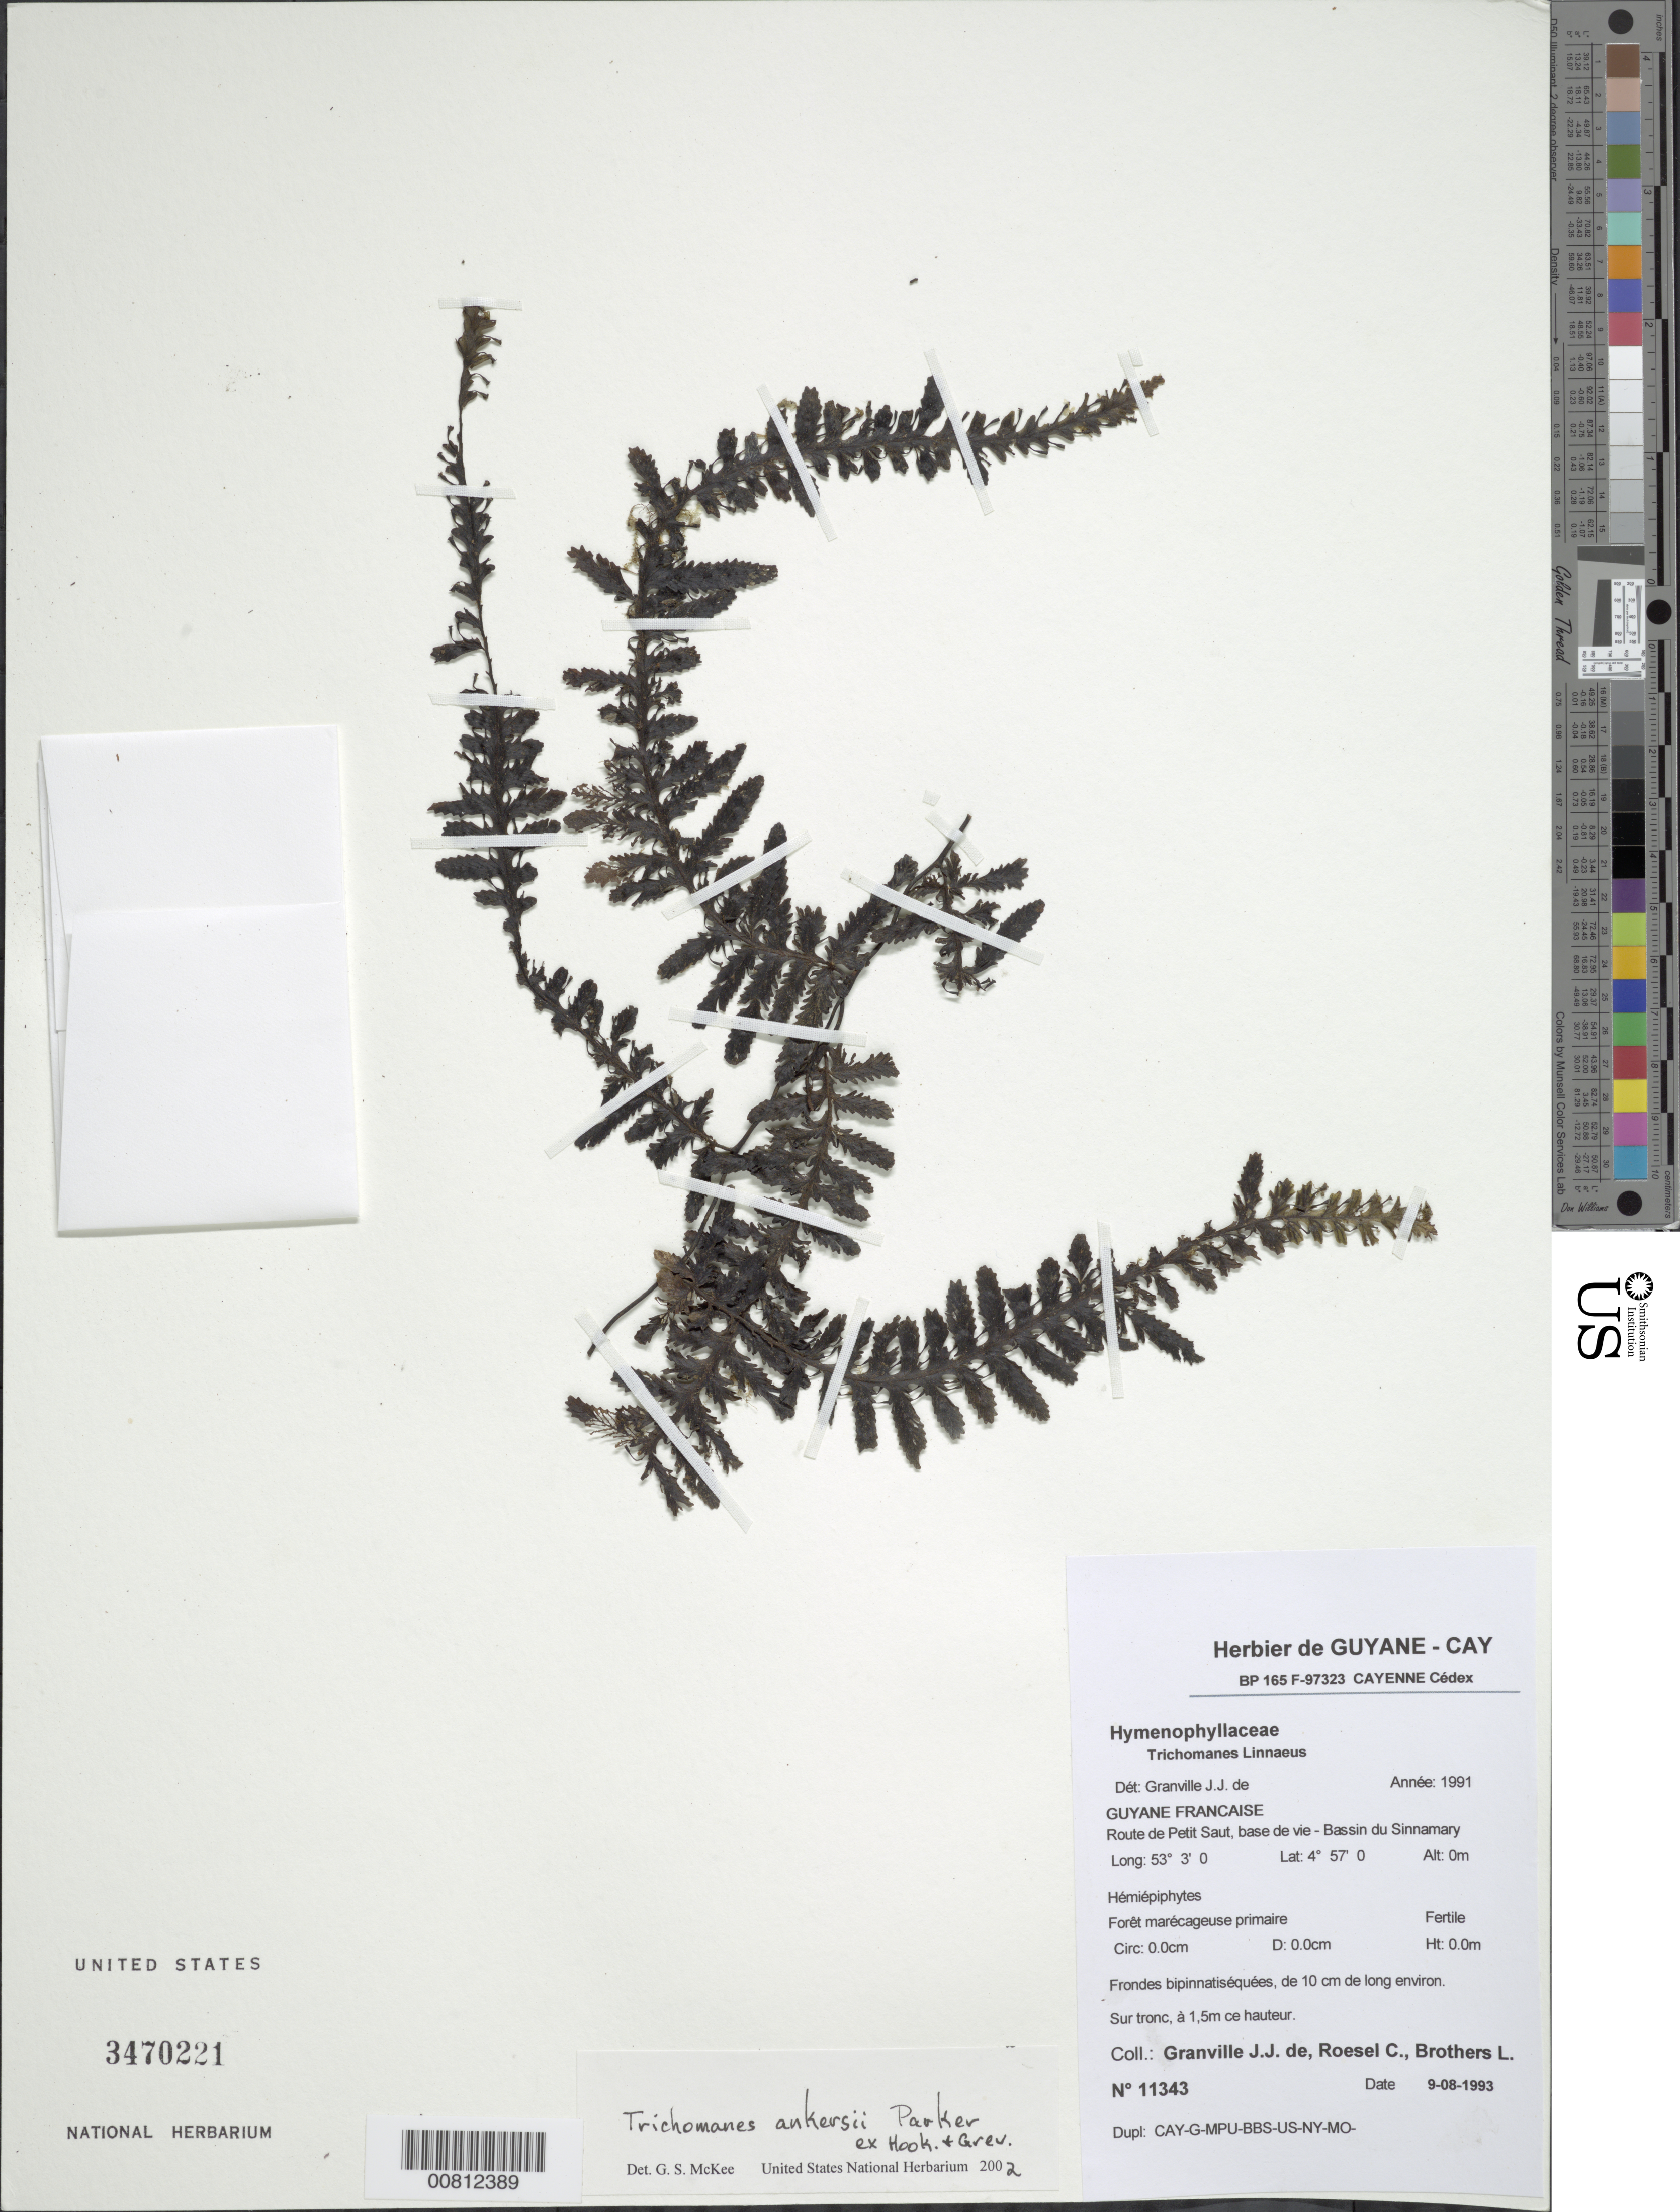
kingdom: Plantae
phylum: Tracheophyta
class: Polypodiopsida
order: Hymenophyllales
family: Hymenophyllaceae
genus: Trichomanes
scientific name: Trichomanes ankersii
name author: C. Parker ex Hook. & Grev.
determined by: McKee, G. S., (US), NMNH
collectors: J.-J. de Granville, C. S. Roesel & L. Brothers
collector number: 11343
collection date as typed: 9-Aug-93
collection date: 1993-08-09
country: French Guiana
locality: Route de Petit Saut, Bassin du Sinnamary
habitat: Forêt marécageuse primaire; sur tronc, 1.5 ce hauteur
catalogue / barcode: US 3470221